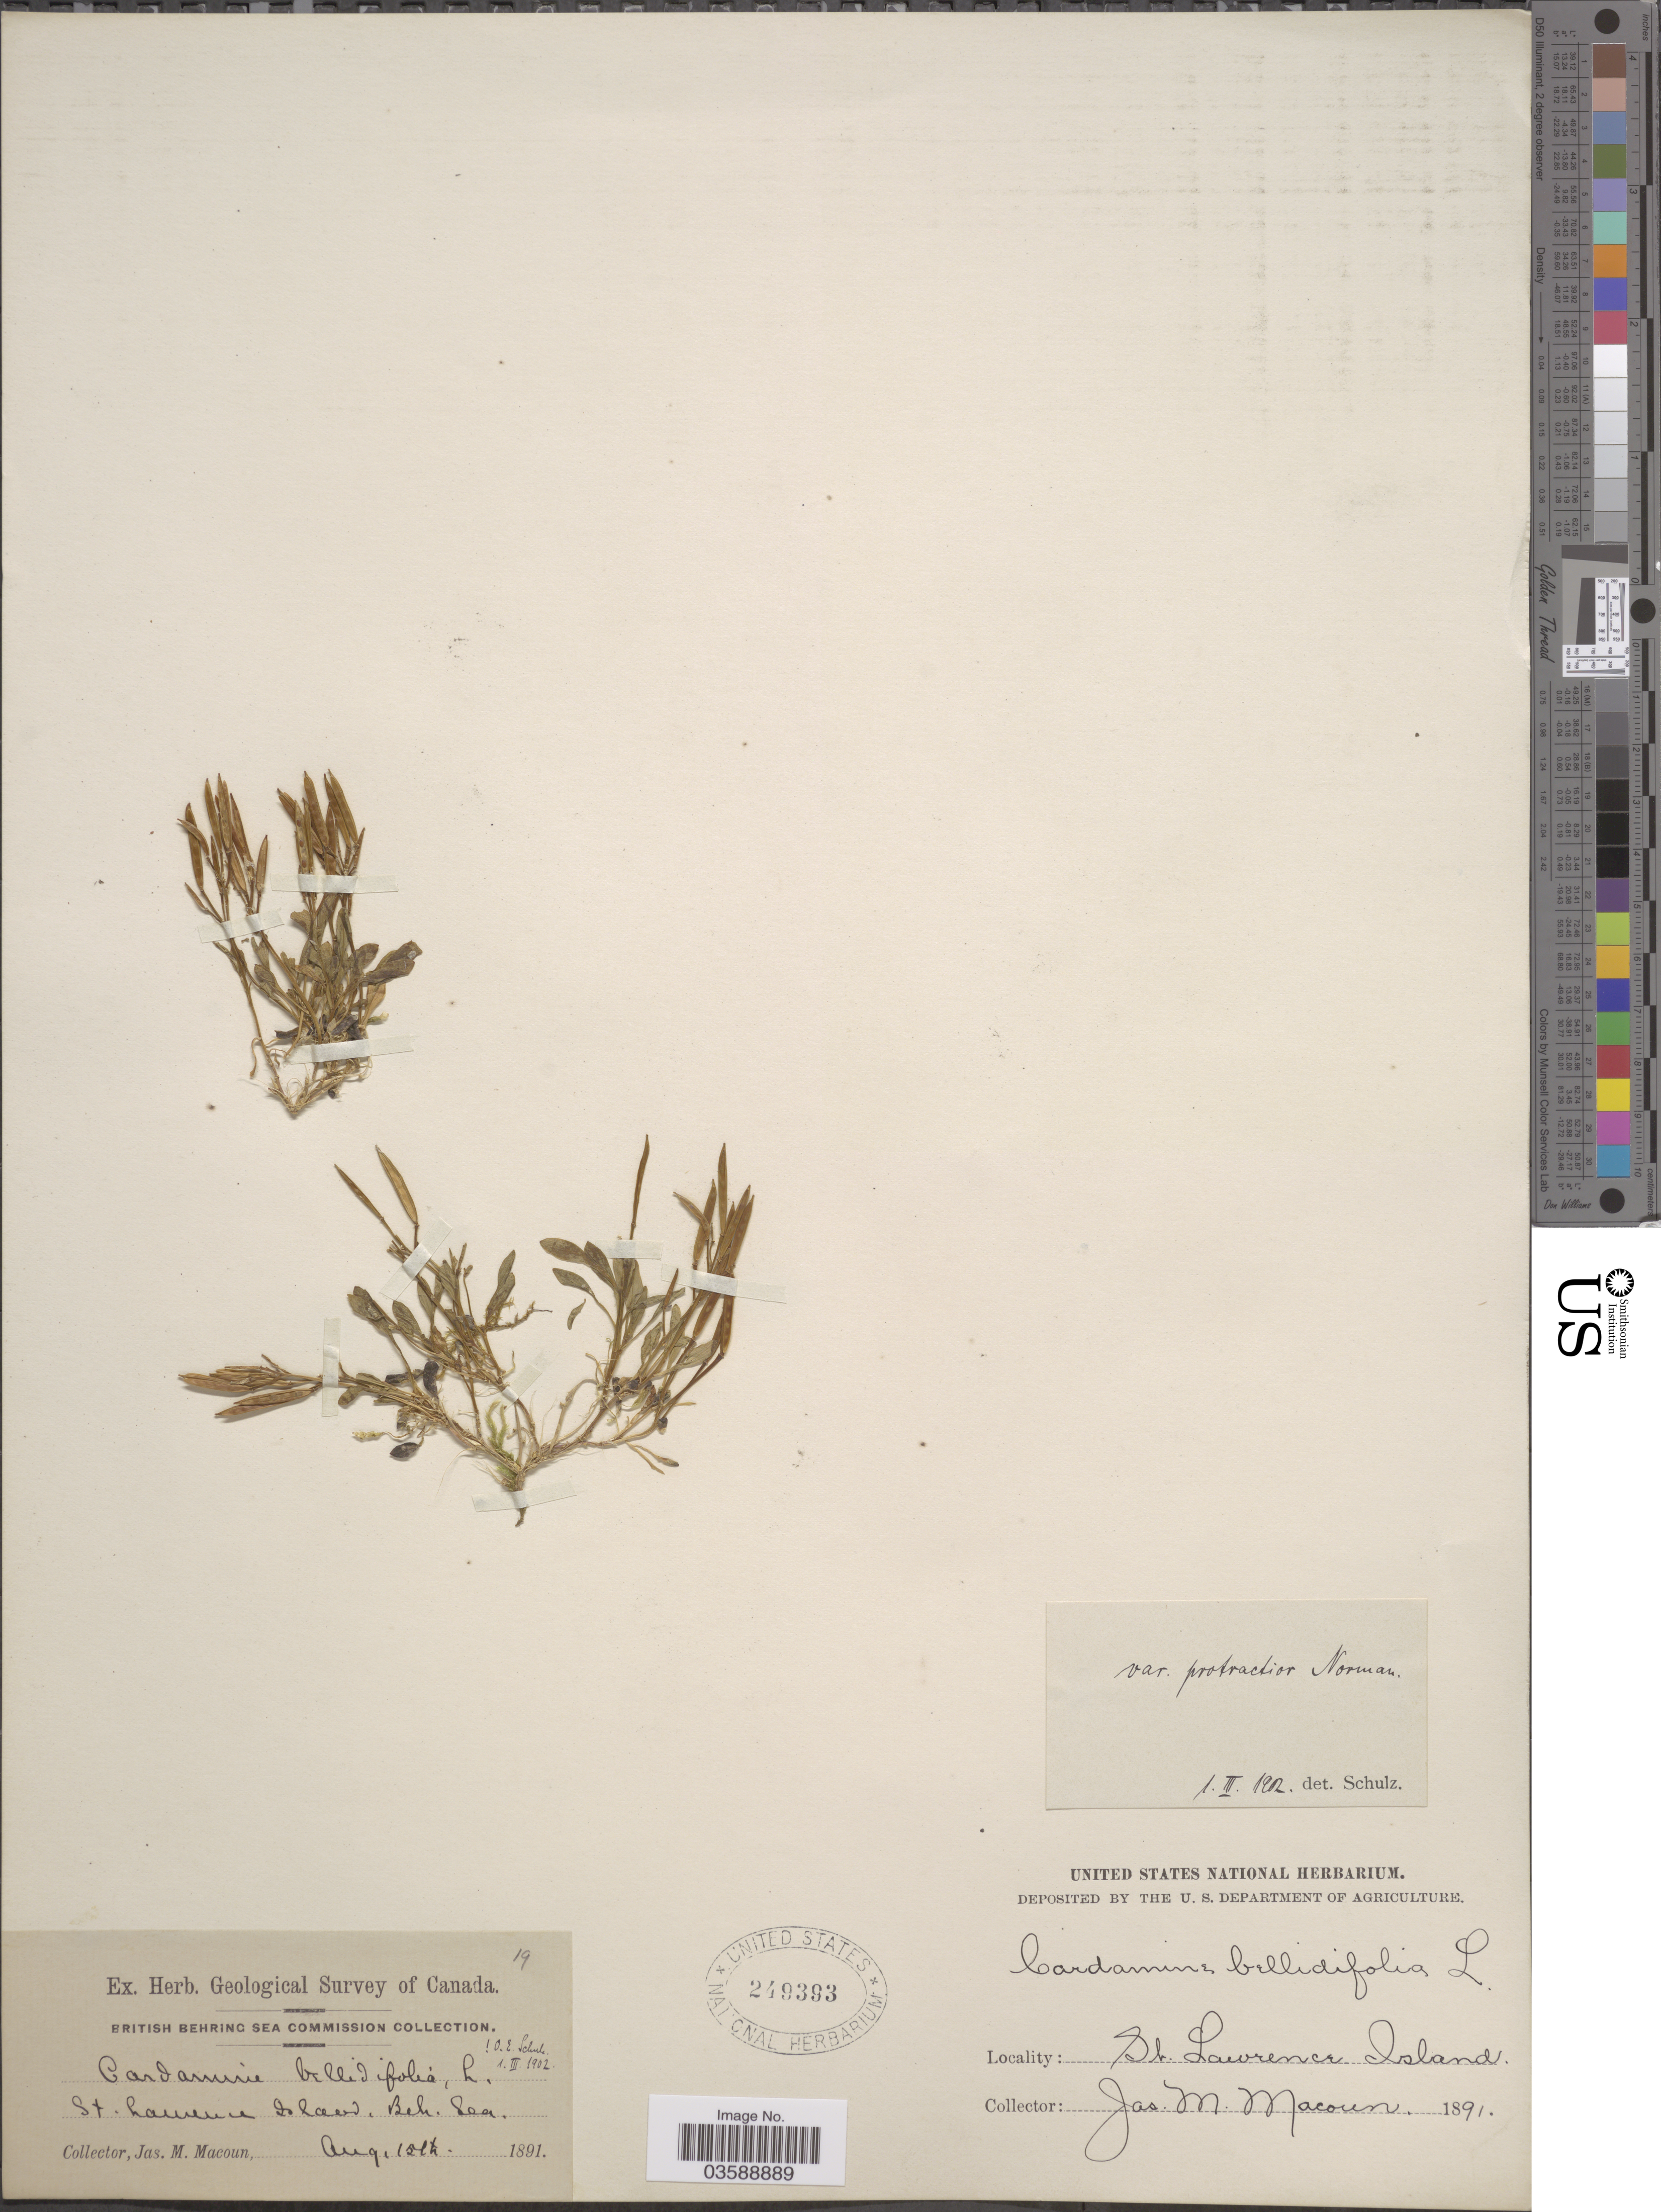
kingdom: Plantae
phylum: Tracheophyta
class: Magnoliopsida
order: Brassicales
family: Brassicaceae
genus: Cardamine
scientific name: Cardamine bellidifolia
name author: L.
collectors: J. M. Macoun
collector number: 19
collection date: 1891-08-15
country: United States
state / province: Alaska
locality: St. Lawrence Island. Beh. Sea.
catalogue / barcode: US 249393